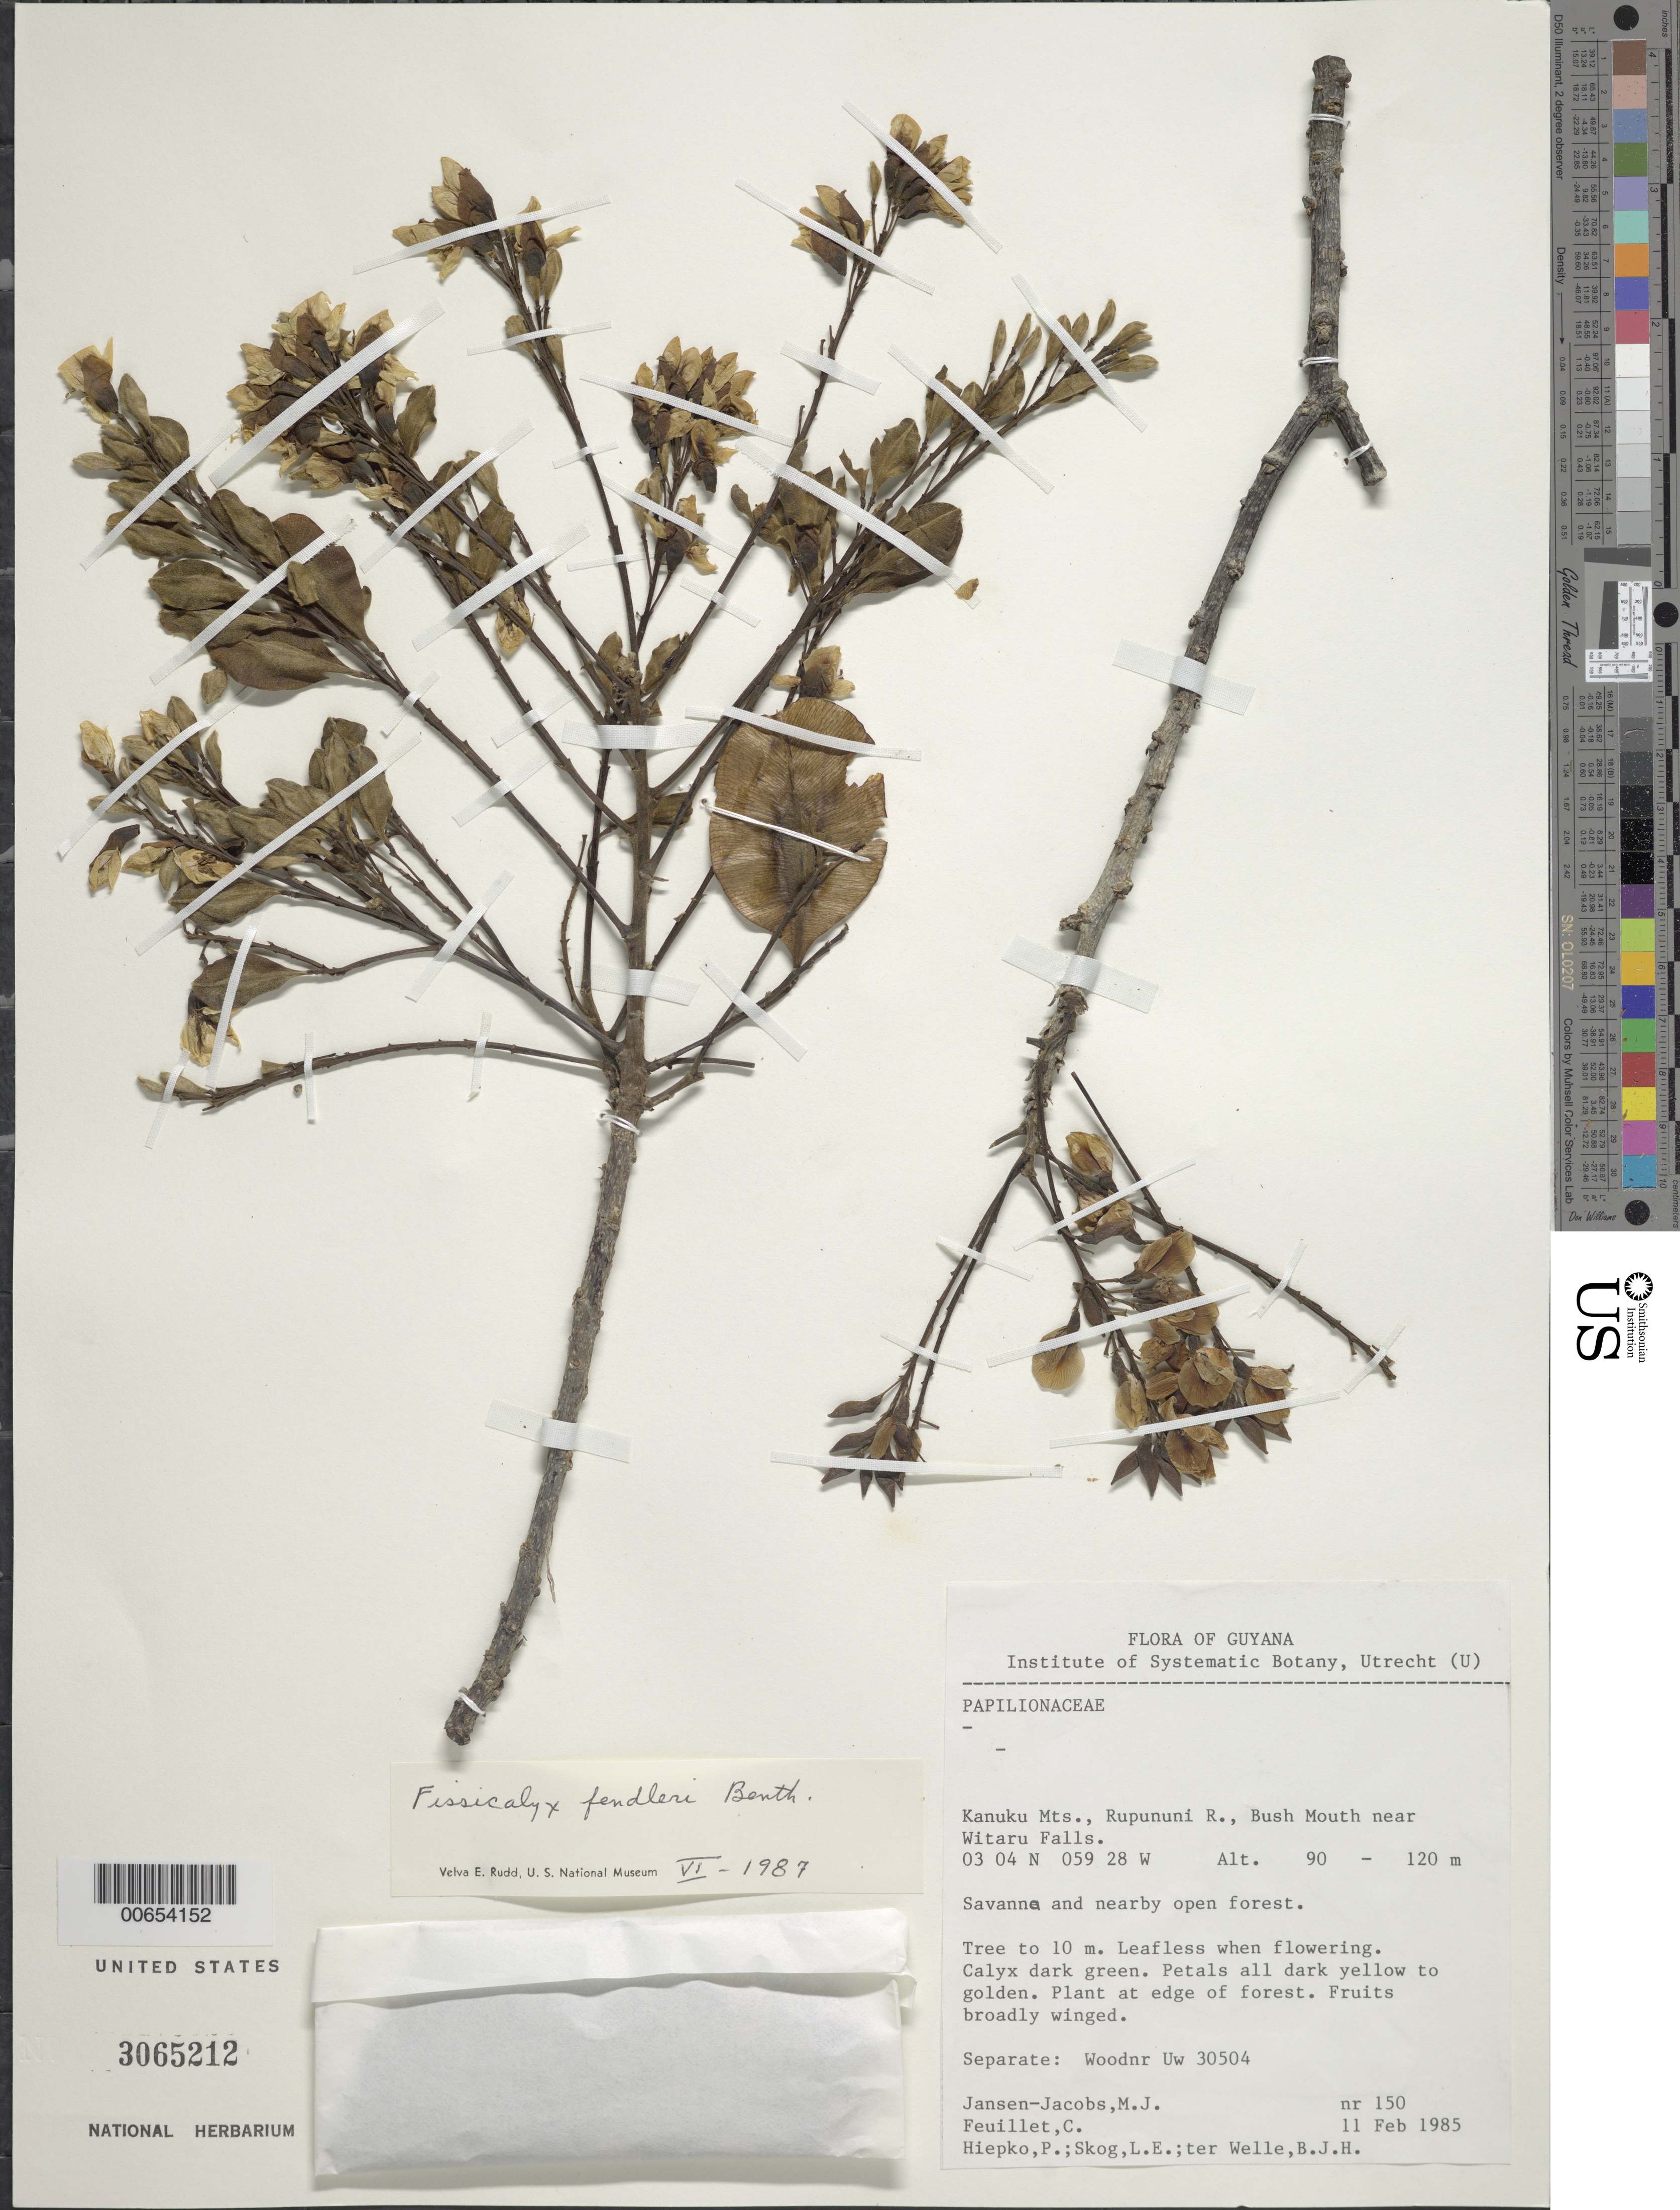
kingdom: Plantae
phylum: Tracheophyta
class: Magnoliopsida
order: Fabales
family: Fabaceae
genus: Fissicalyx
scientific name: Fissicalyx fendleri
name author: Benth.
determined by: Rudd, V. E.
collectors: M. J. Jansen-Jacobs, C. Feuillet, P. H. Hiepko, L. E. Skog & B. Welle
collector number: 150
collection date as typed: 11-Feb-85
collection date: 1985-02-11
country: Guyana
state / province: U. Takutu-U. Essequibo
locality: Kanuku Mts., Rupununi R., Bush Mouth near Witaru Falls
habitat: Savanna and nearby open forest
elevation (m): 90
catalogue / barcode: US 3065212